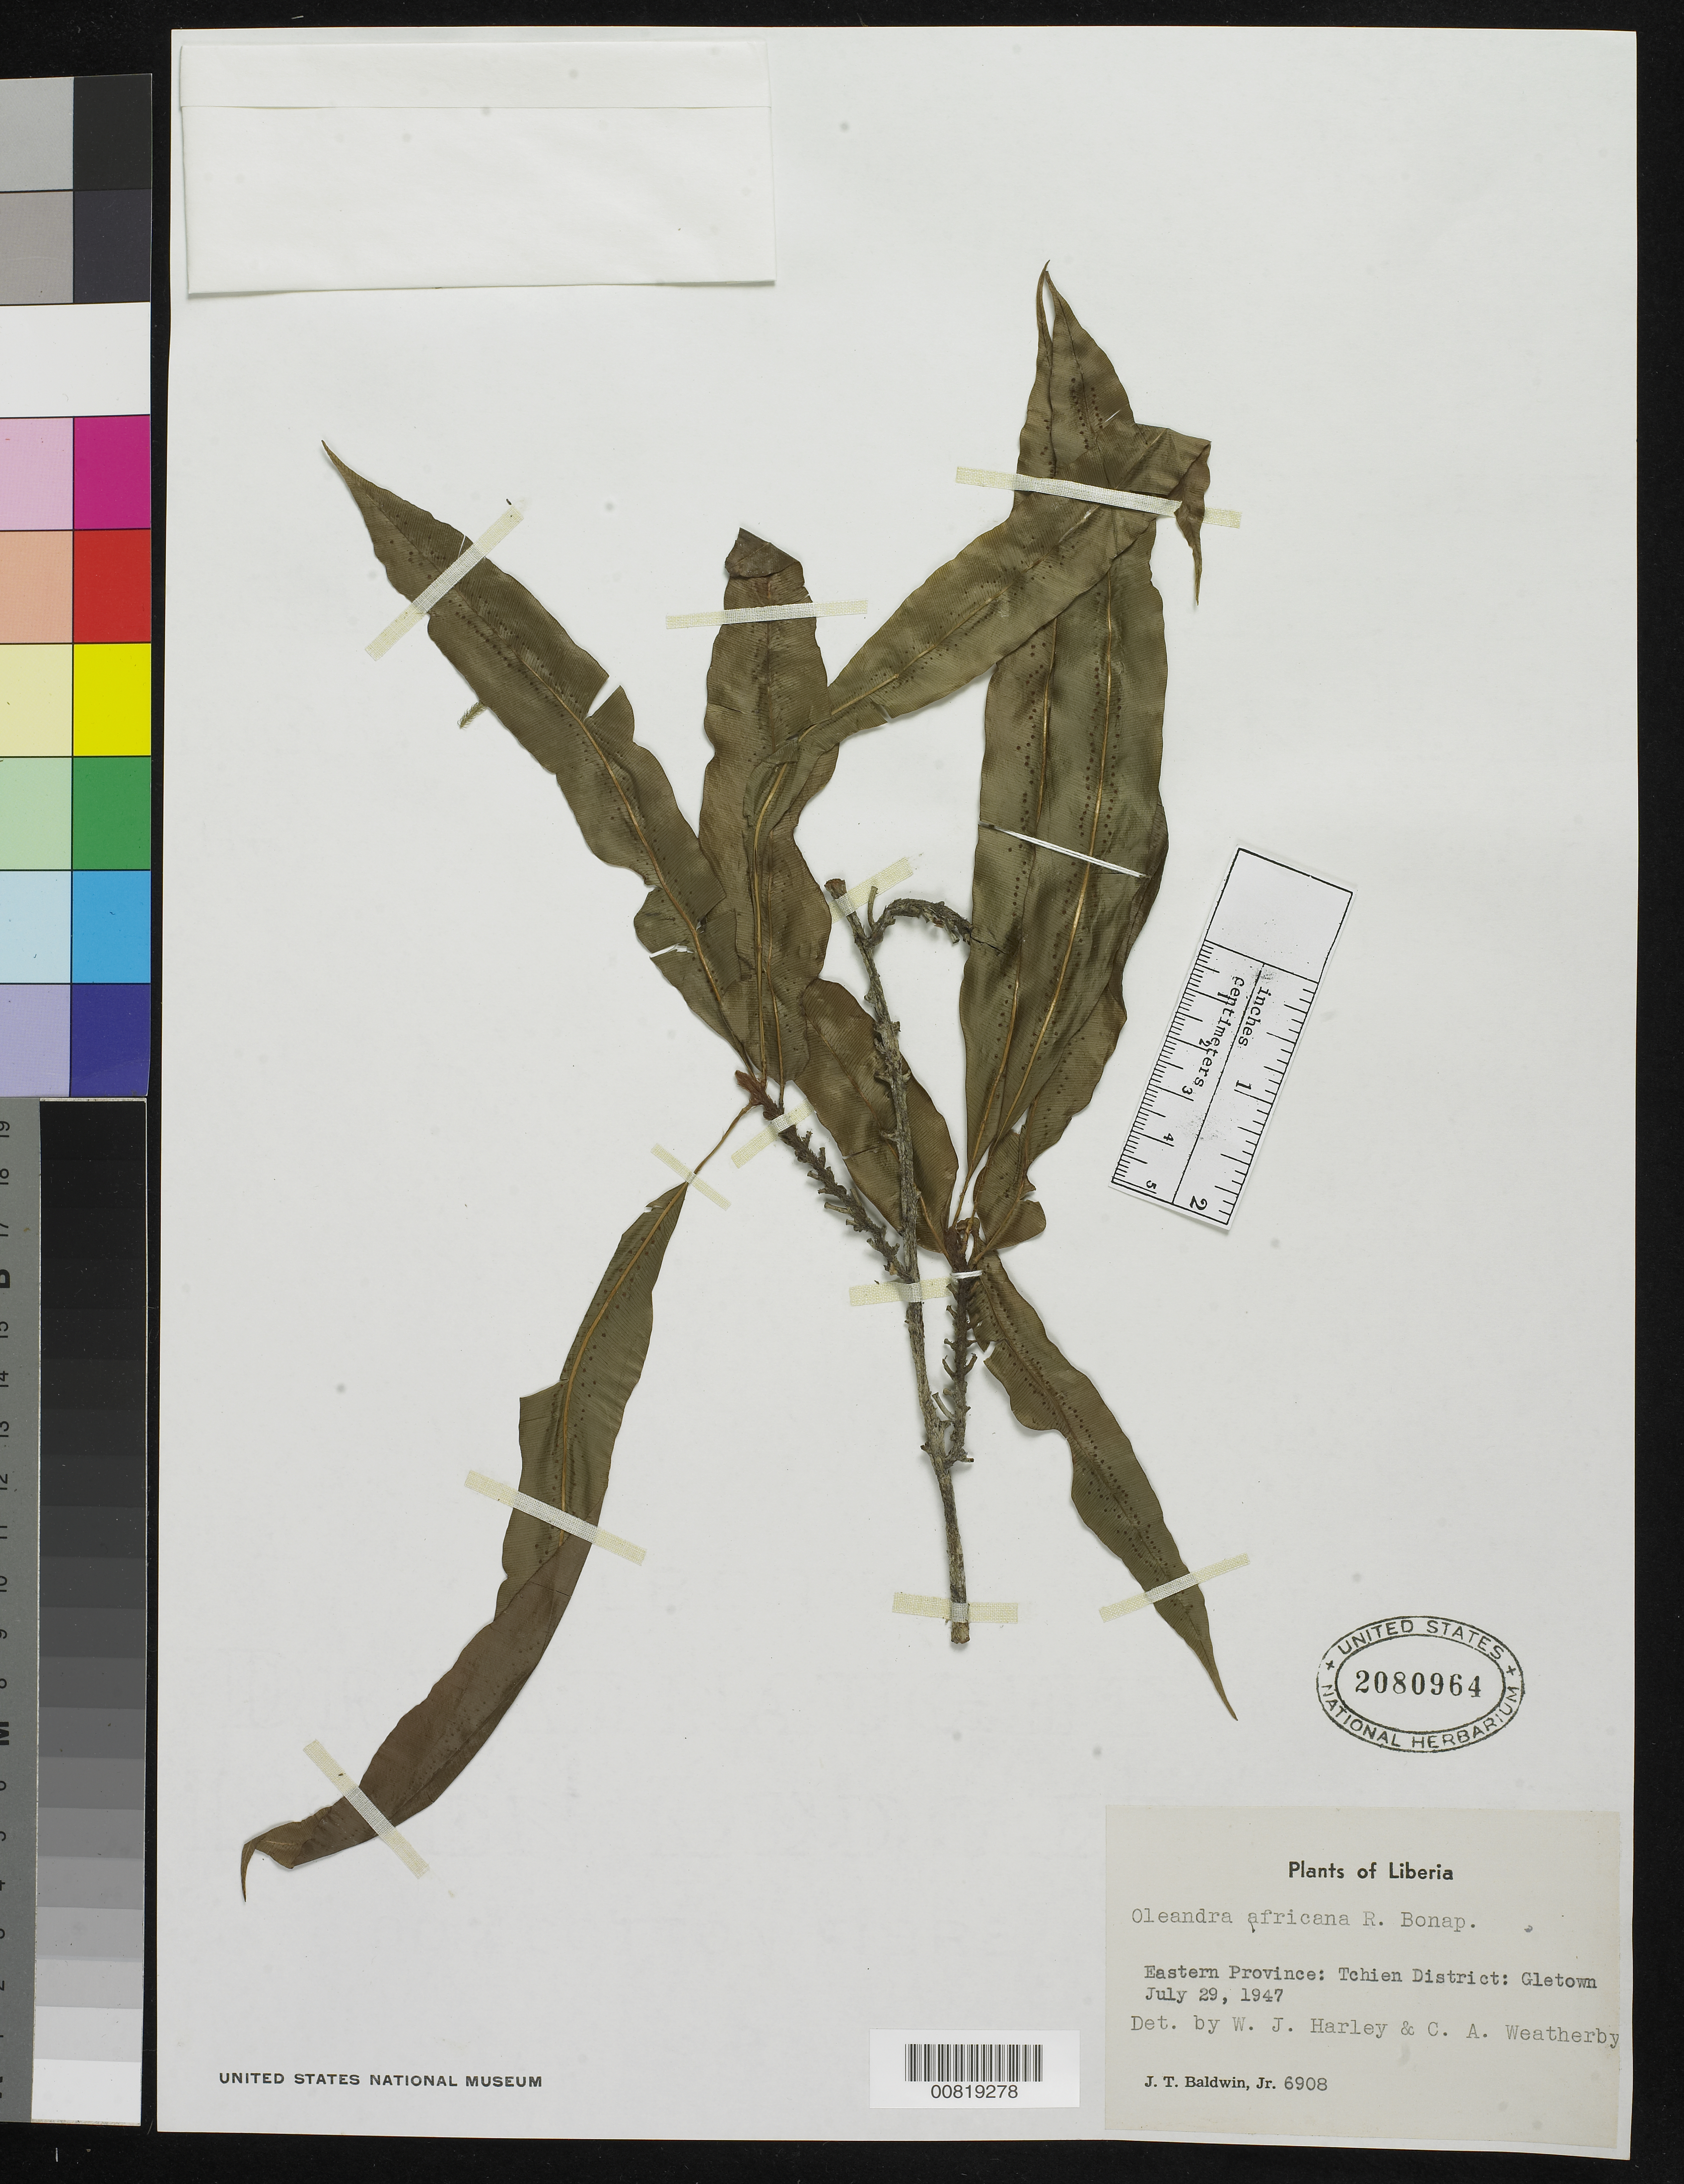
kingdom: Plantae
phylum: Tracheophyta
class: Polypodiopsida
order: Polypodiales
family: Oleandraceae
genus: Oleandra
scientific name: Oleandra africana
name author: Bonap.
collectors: J. T. Baldwin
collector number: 6908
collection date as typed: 29 Jul 1947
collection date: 1947-07-29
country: Liberia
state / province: Grand Gedeh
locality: Eastern Province: Tchien District, Gletown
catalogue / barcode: US 2080964